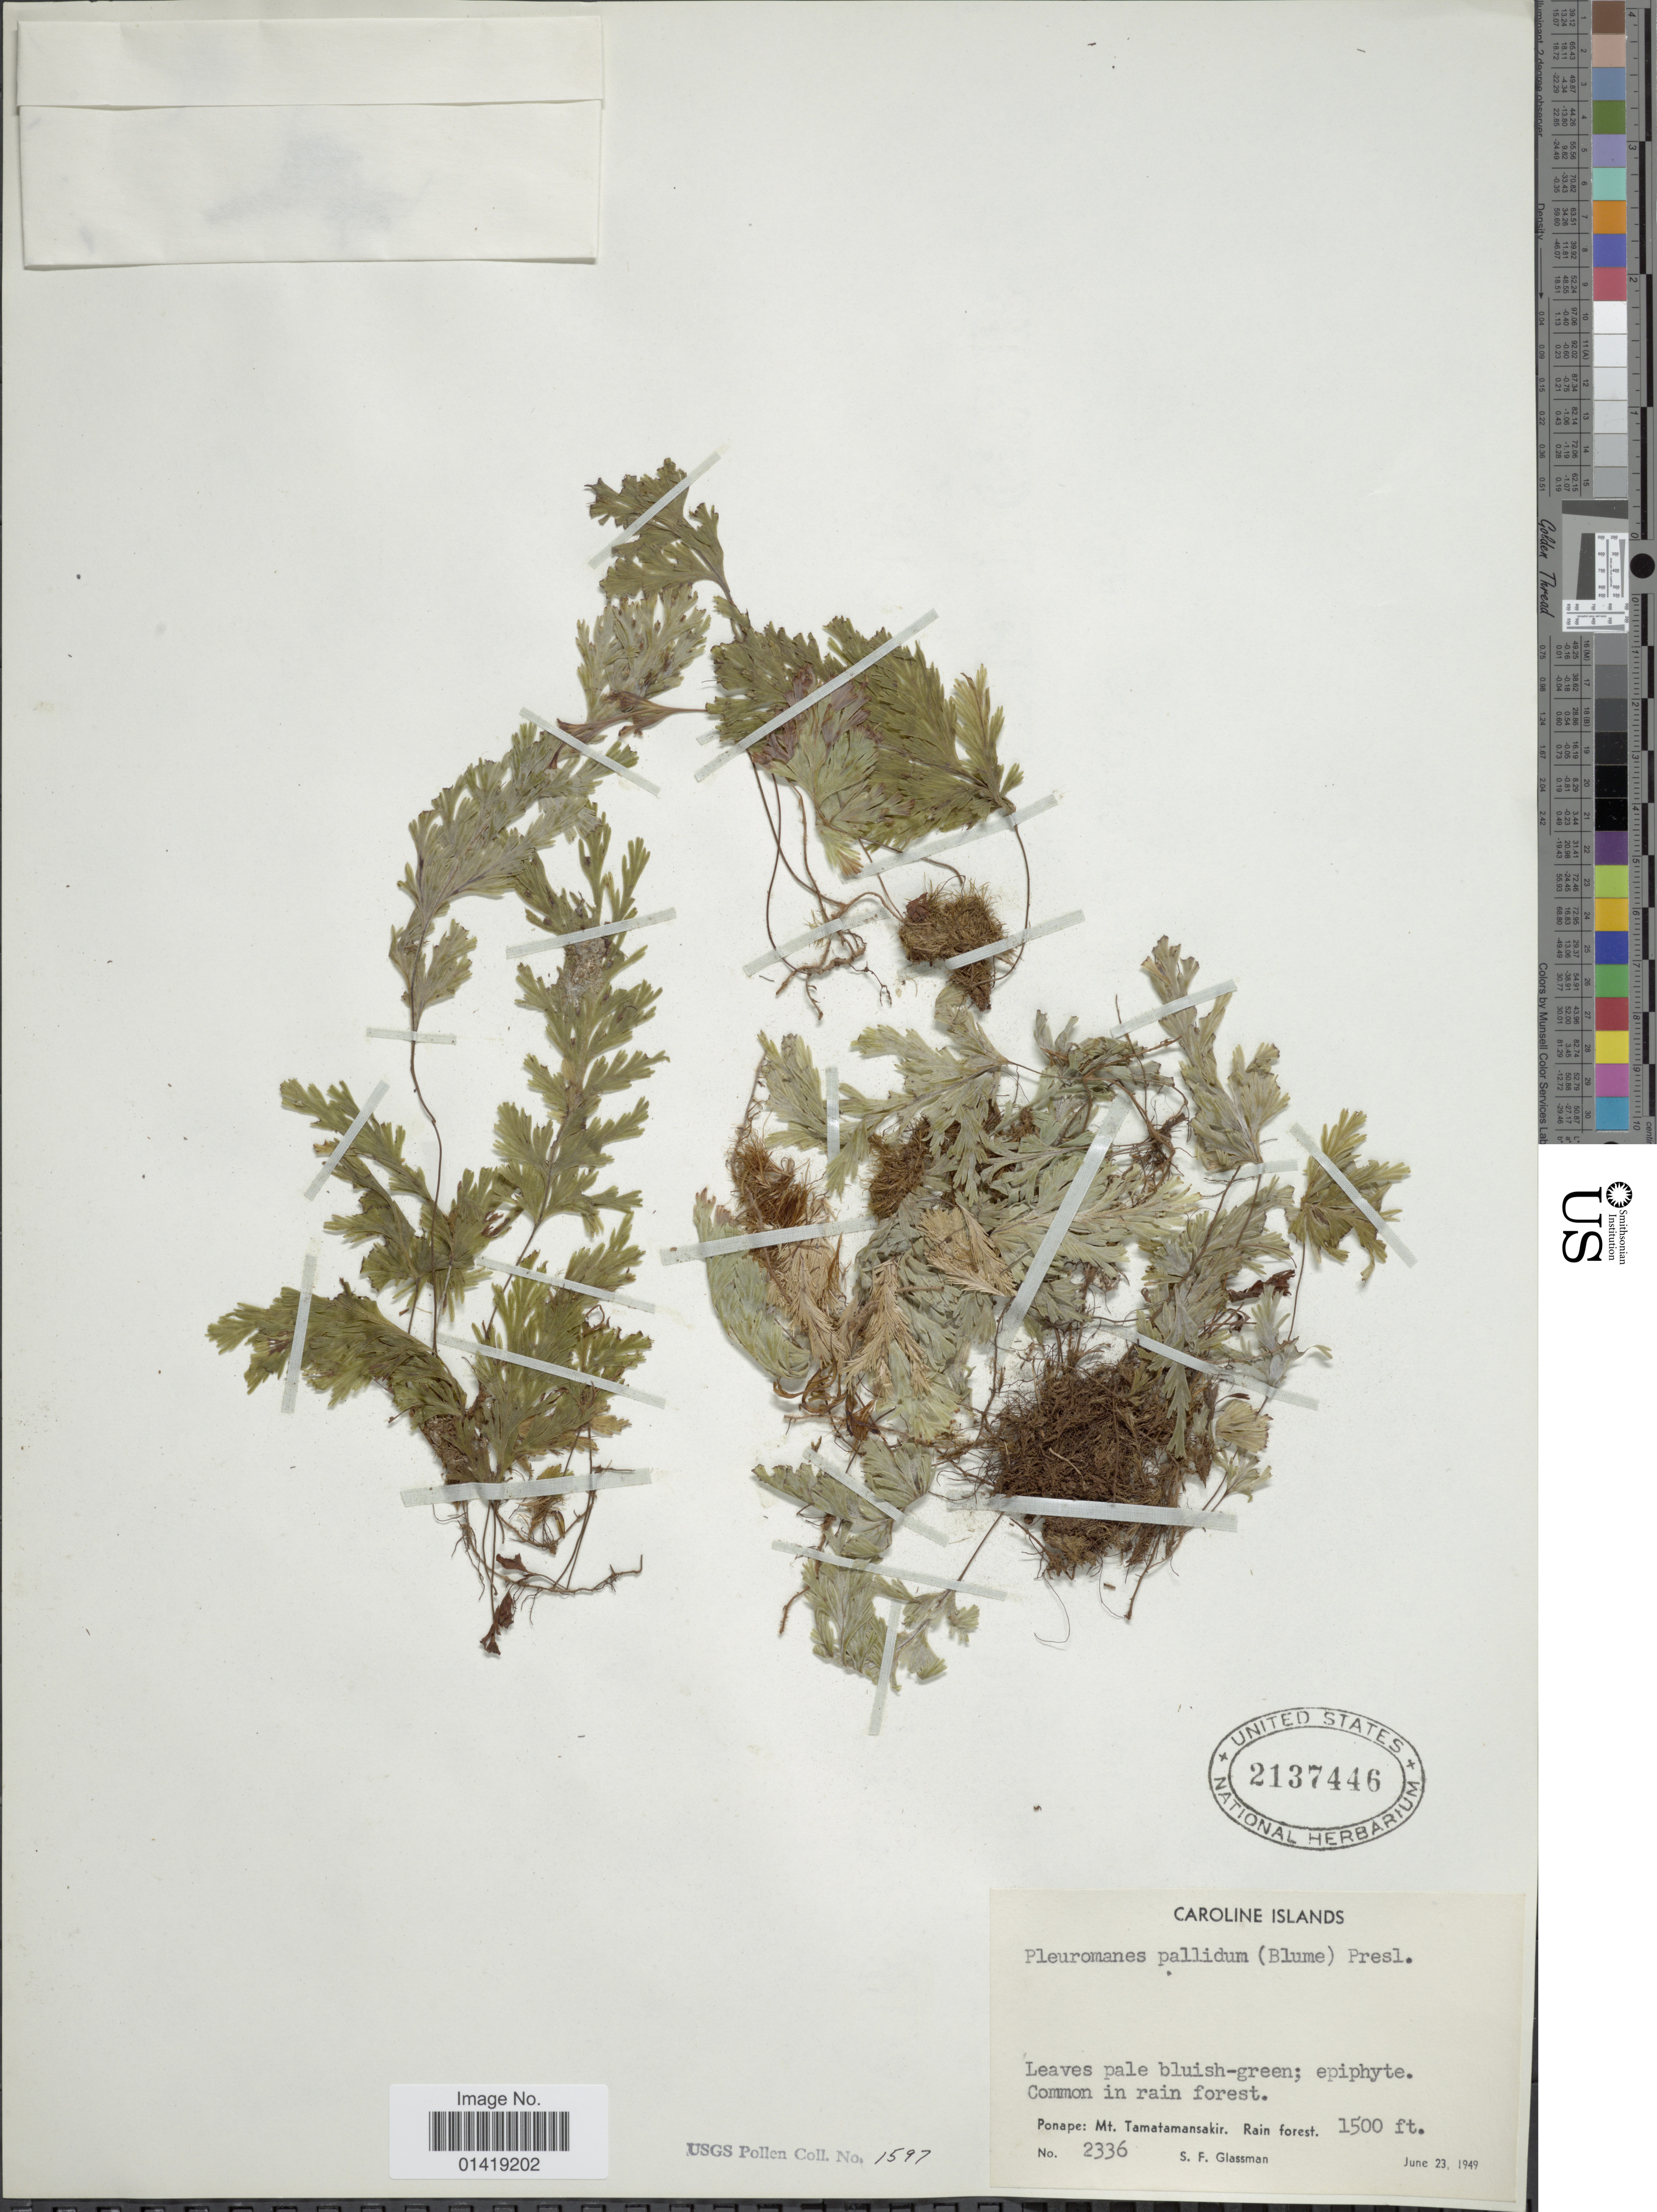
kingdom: Plantae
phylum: Tracheophyta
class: Polypodiopsida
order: Hymenophyllales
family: Hymenophyllaceae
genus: Hymenophyllum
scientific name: Hymenophyllum pallidum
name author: (Blume) Ebihara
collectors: S. F. Glassman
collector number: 2336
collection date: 1949-06-23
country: Micronesia, Federated States of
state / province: Pohnpei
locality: Caroline Islands Ponape: Mt. Tamatmansakir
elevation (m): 457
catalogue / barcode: US 2137446